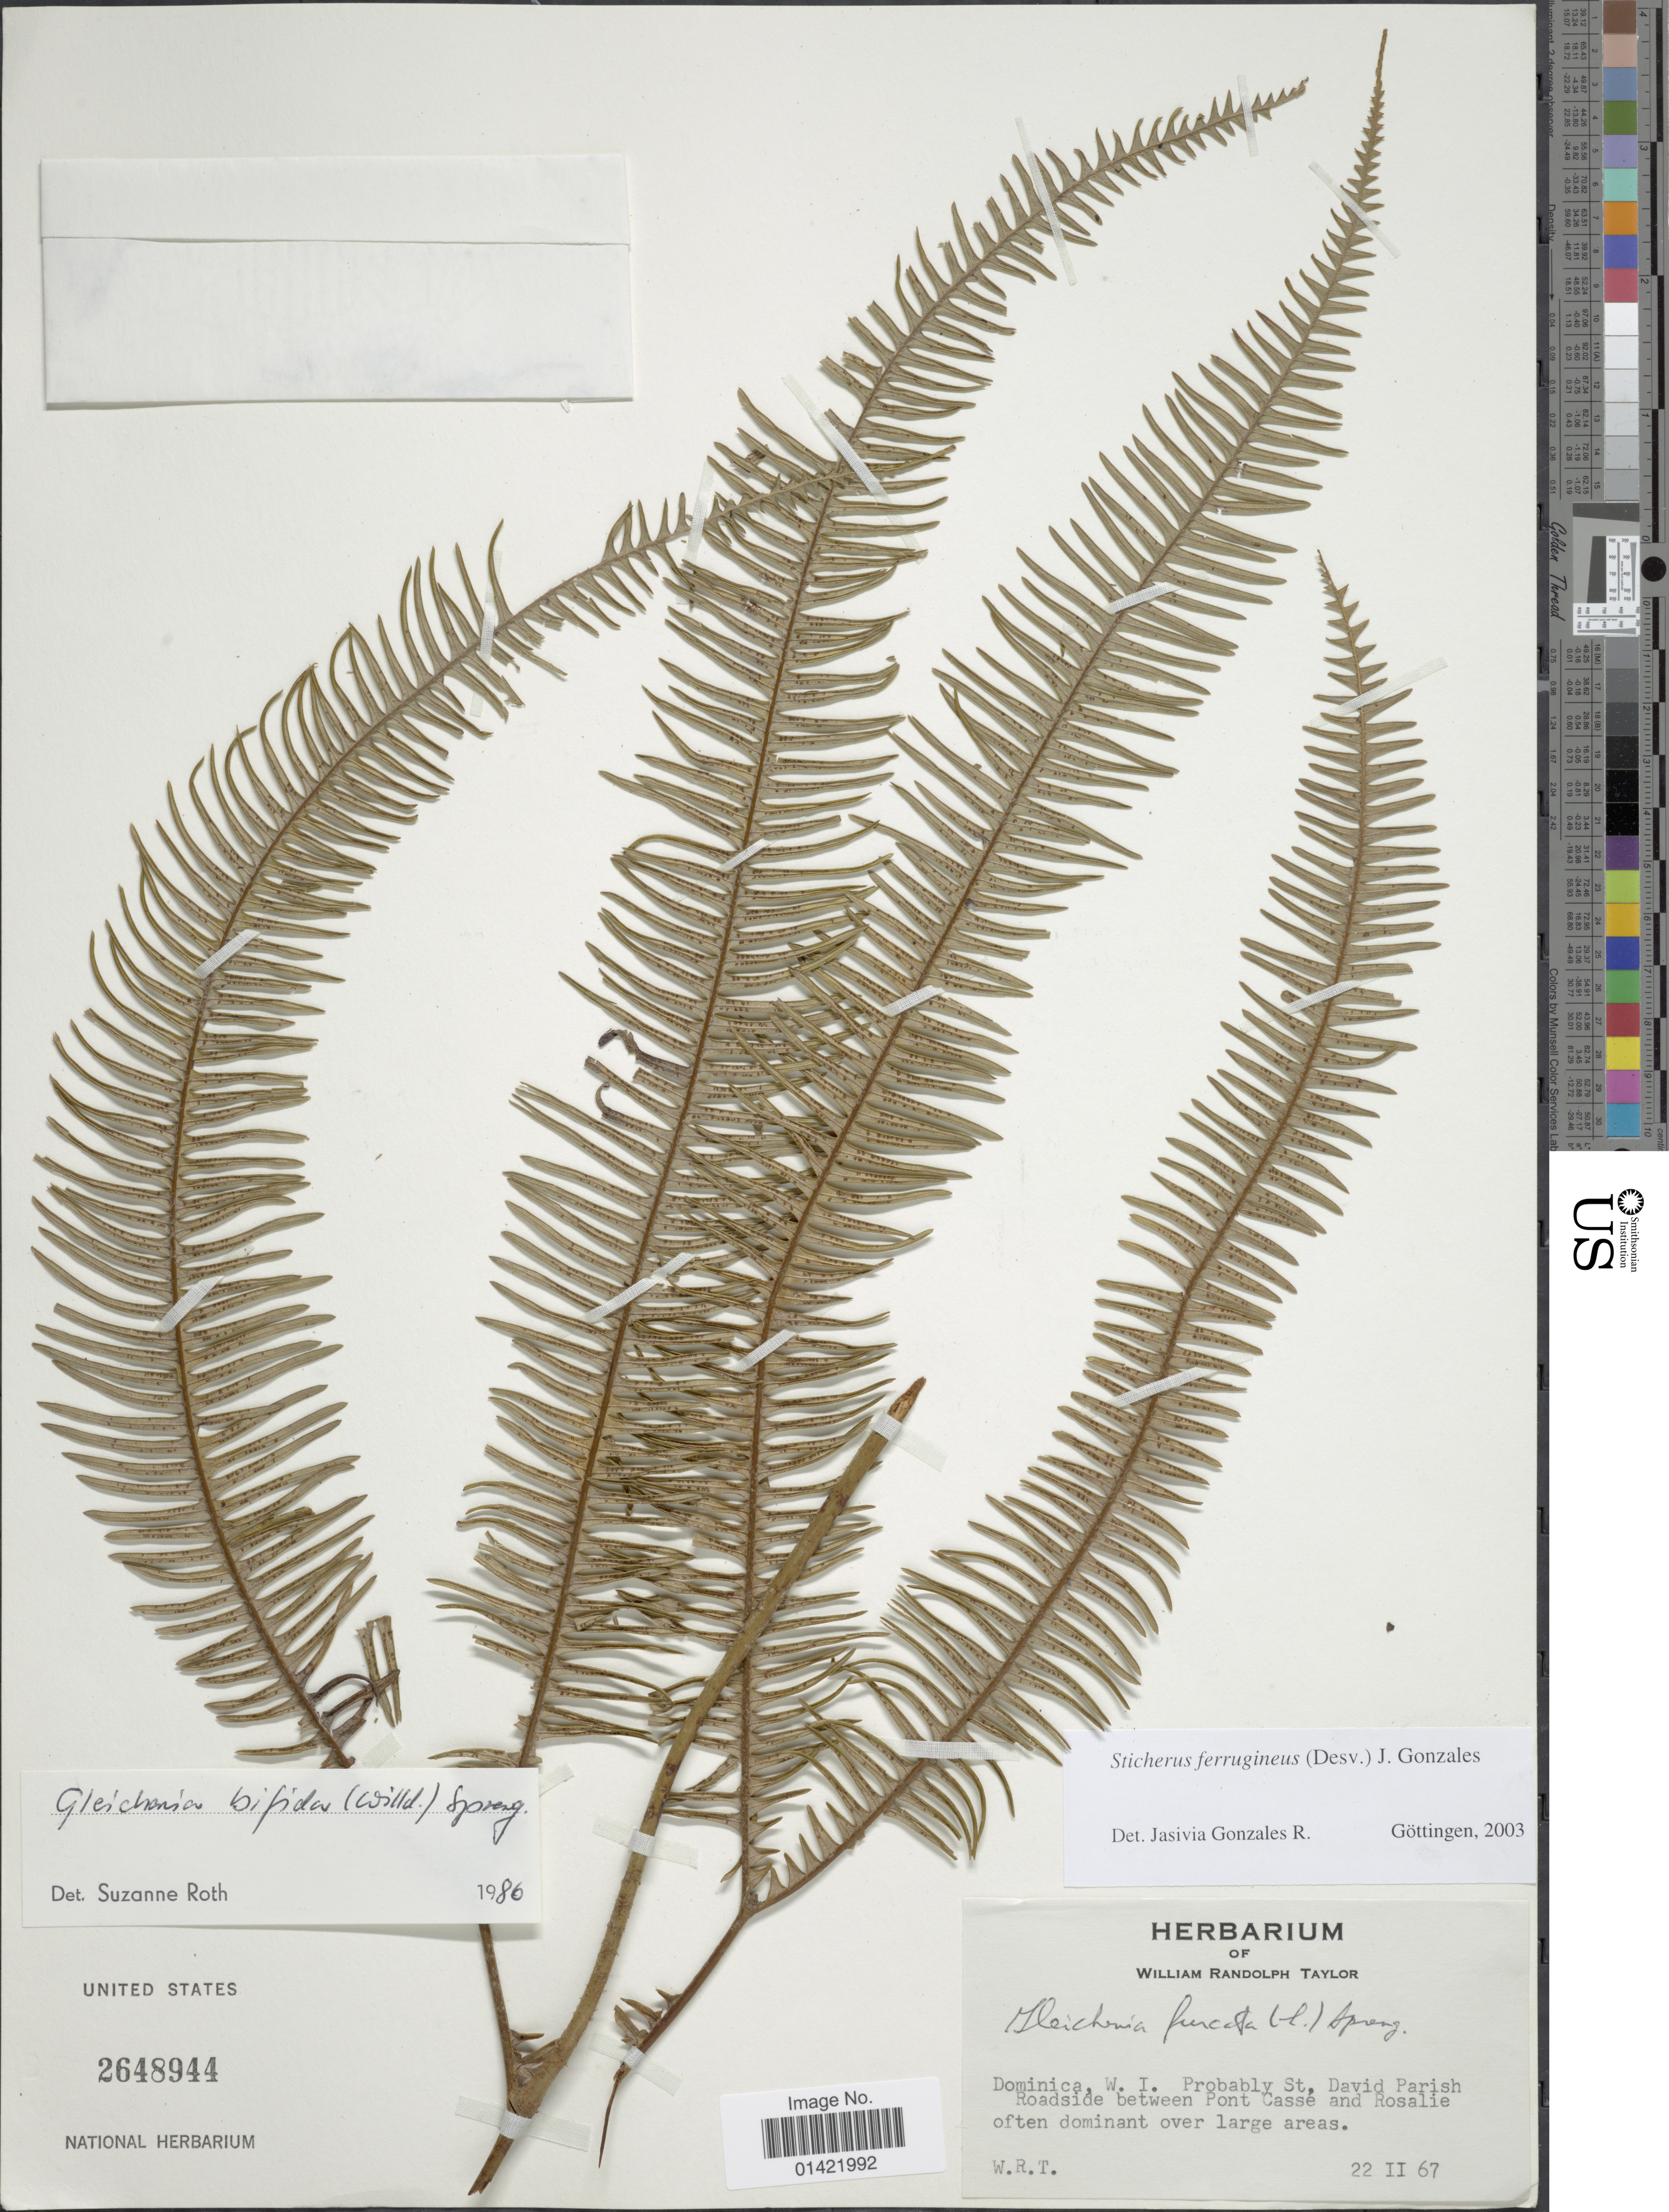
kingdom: Plantae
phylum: Tracheophyta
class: Polypodiopsida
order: Gleicheniales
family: Gleicheniaceae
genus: Sticherus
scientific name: Sticherus ferrugineus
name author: (Desv.) J. Gonzales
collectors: W. R. Taylor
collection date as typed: Transcribed d/m/y: 22/2/67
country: Dominica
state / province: St. David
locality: W. I. Probably St. David Parish Roadside between Pont Casse and Rosalie often dominant over large areas.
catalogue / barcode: US 2648944